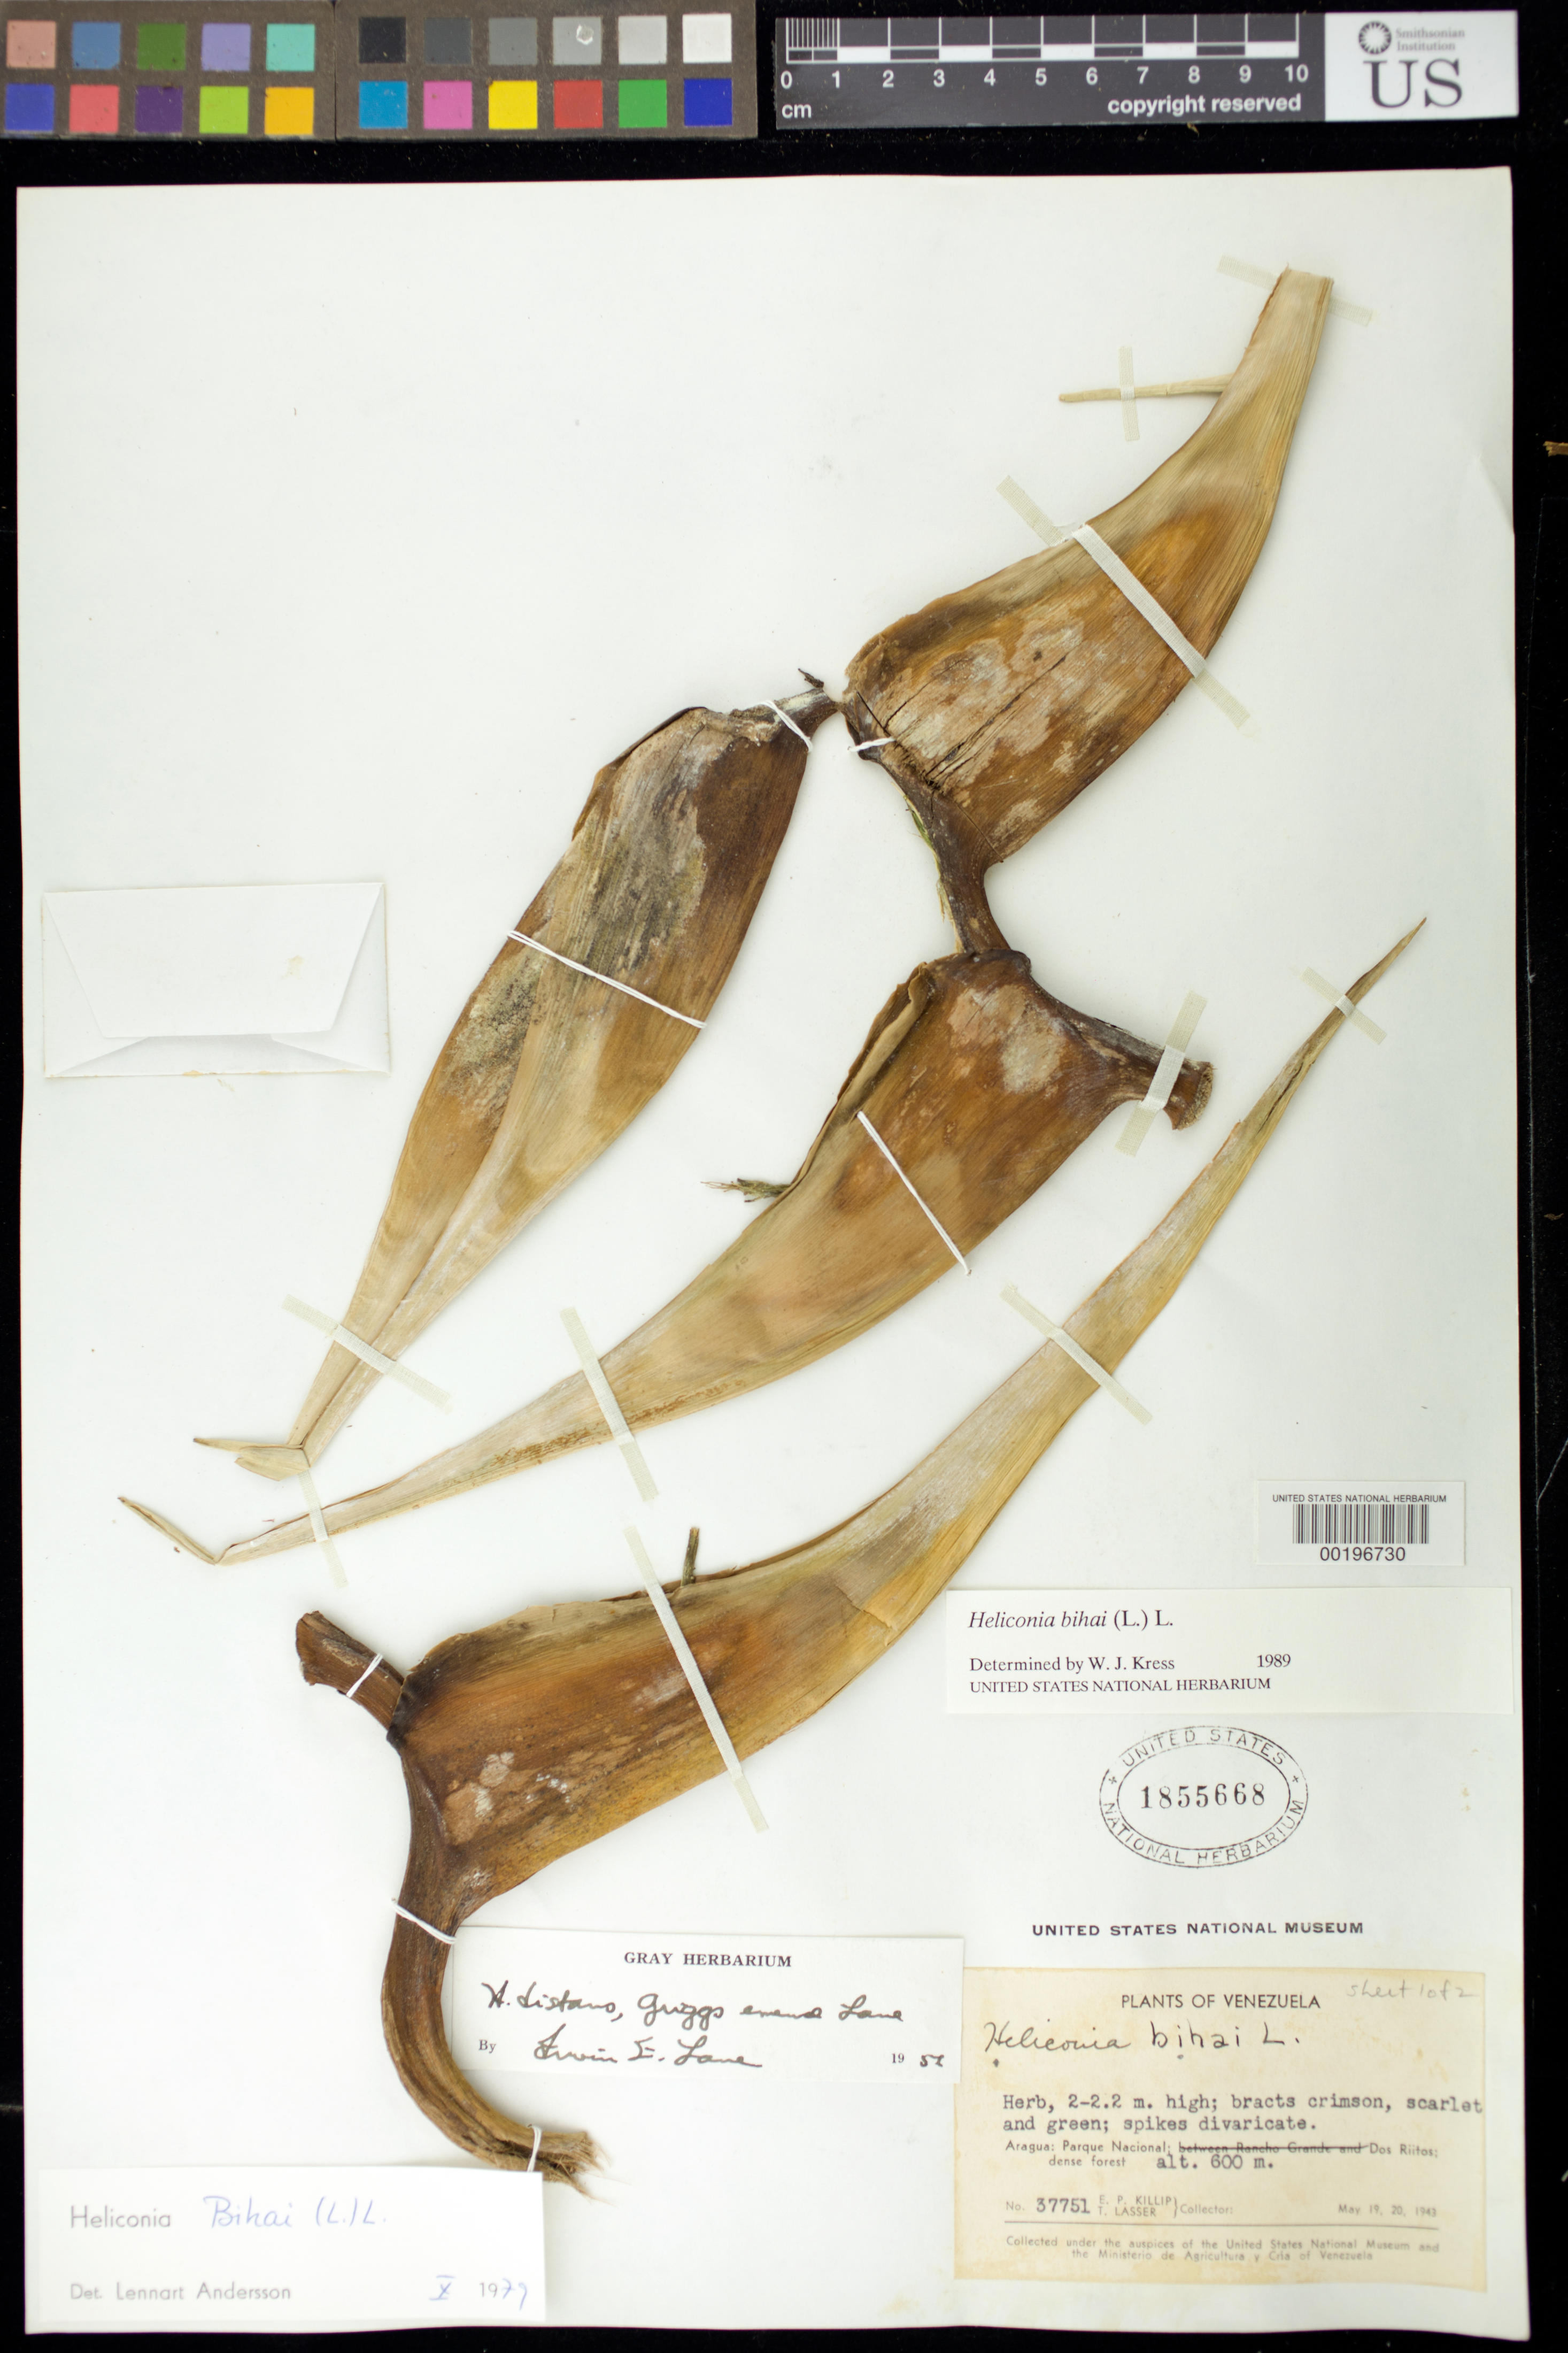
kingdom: Plantae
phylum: Tracheophyta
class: Liliopsida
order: Zingiberales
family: Heliconiaceae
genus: Heliconia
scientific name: Heliconia bihai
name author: (L.) L.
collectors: E. P. Killip & T. Lasser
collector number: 37751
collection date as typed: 19 May 1943 and 20 May 1943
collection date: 1943-05-19,1943-05-20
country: Venezuela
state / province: Aragua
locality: Parque nacional; dos riitos; dense forest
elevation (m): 600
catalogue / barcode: US 1855668